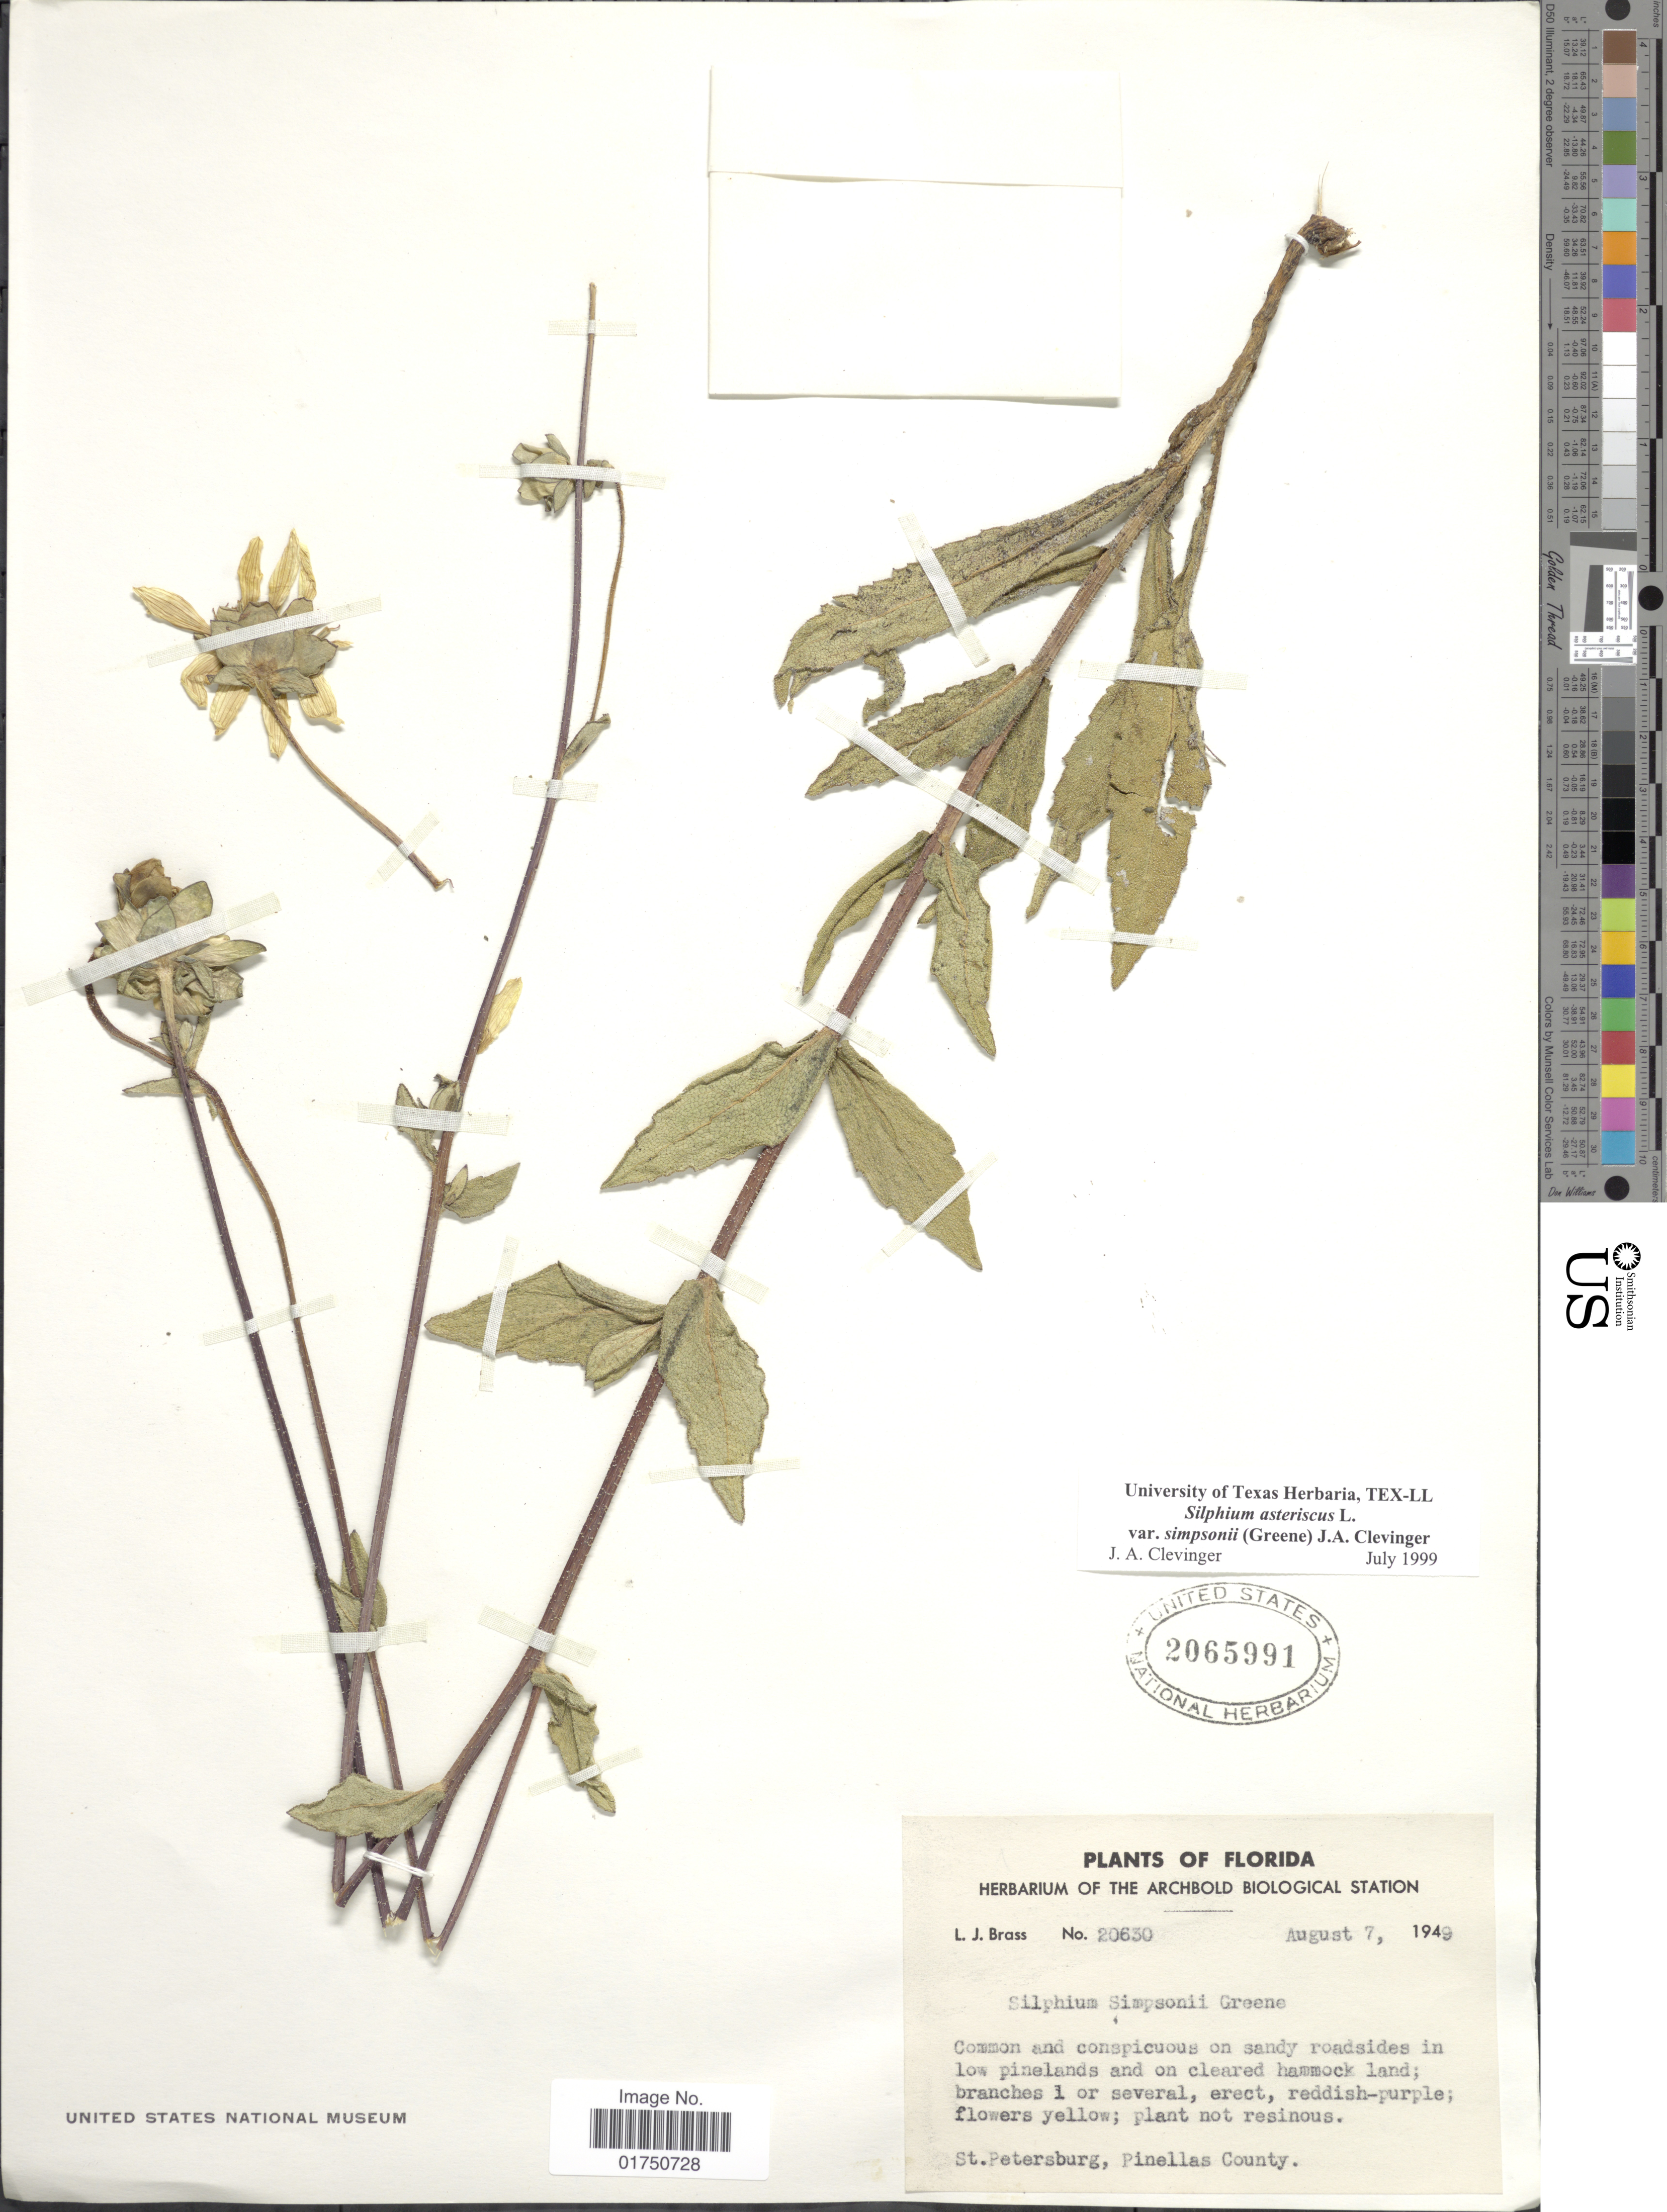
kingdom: Plantae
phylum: Tracheophyta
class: Magnoliopsida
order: Asterales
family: Asteraceae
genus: Silphium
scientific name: Silphium asteriscus var. simpsonii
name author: (Greene) Clevinger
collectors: L. J. Brass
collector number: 20630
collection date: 1949-08-07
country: United States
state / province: Florida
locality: St. petersburg, Pinellas County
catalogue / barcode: US 2065991